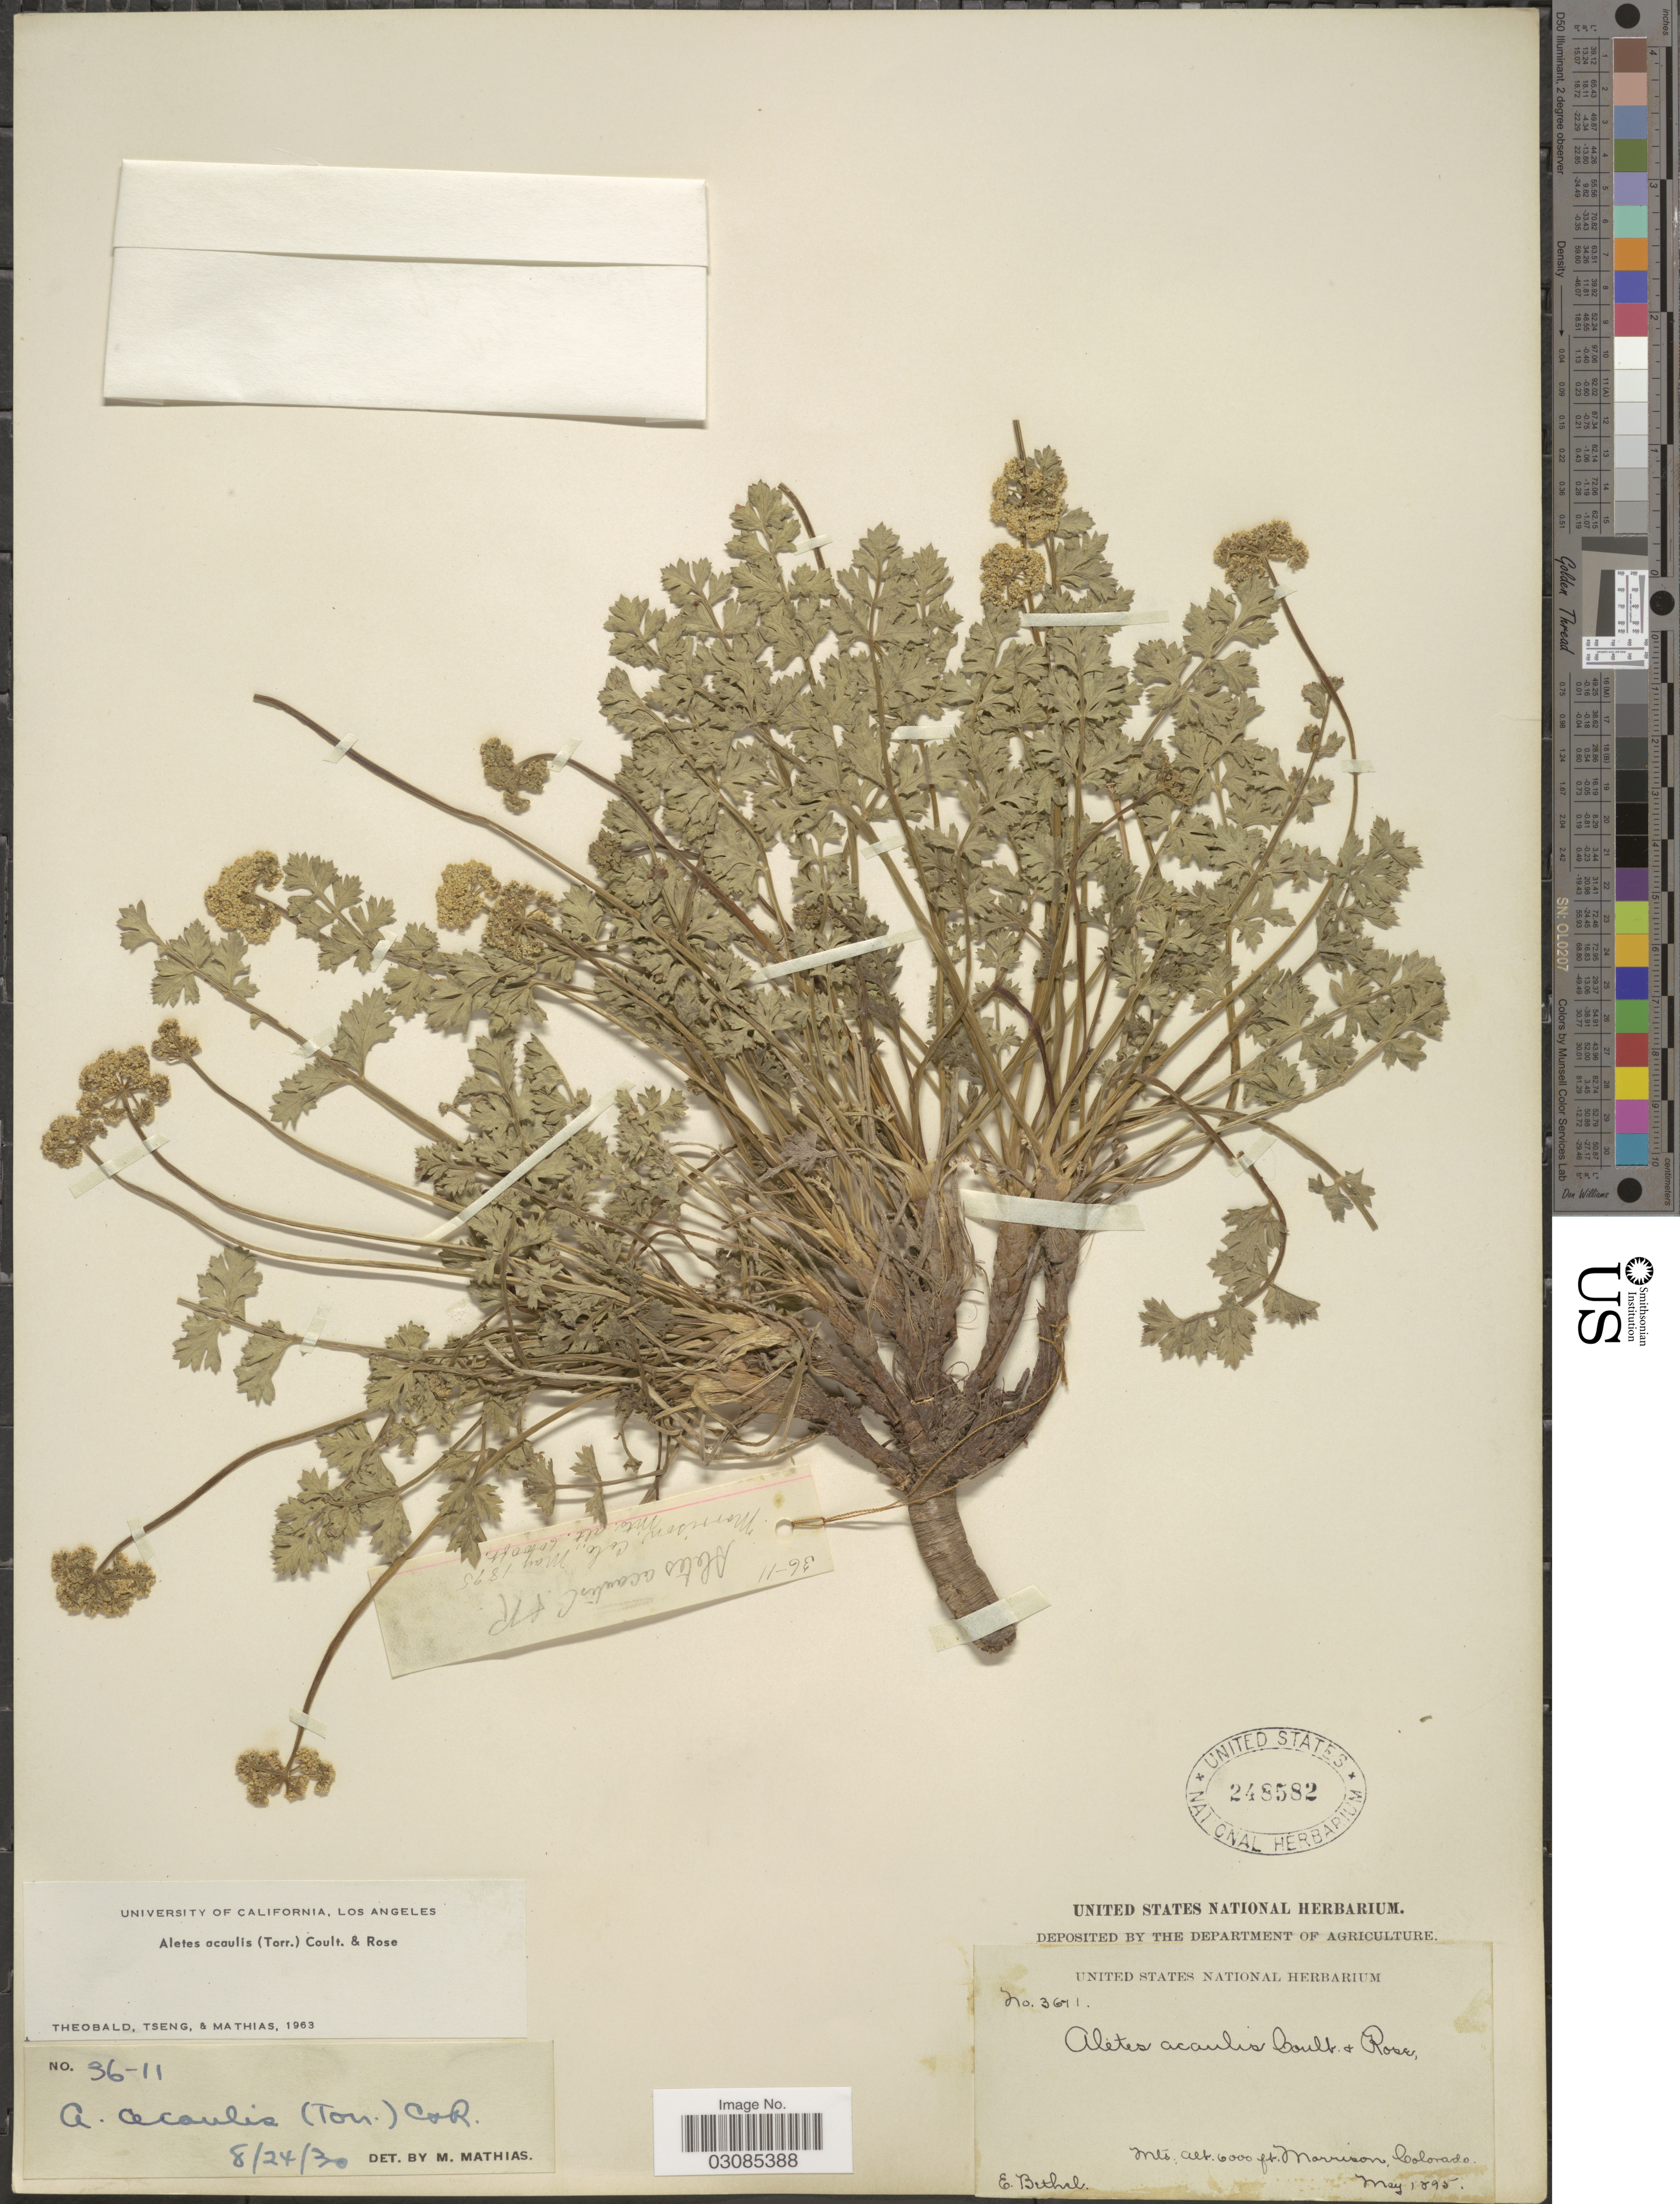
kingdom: Plantae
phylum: Tracheophyta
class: Magnoliopsida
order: Apiales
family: Apiaceae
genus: Aletes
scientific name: Aletes acaulis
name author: (Torr.) J.M. Coult. & Rose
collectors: E. Bethel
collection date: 1895-05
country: United States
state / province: Colorado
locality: Morrison.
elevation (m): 1829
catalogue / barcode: US 248582